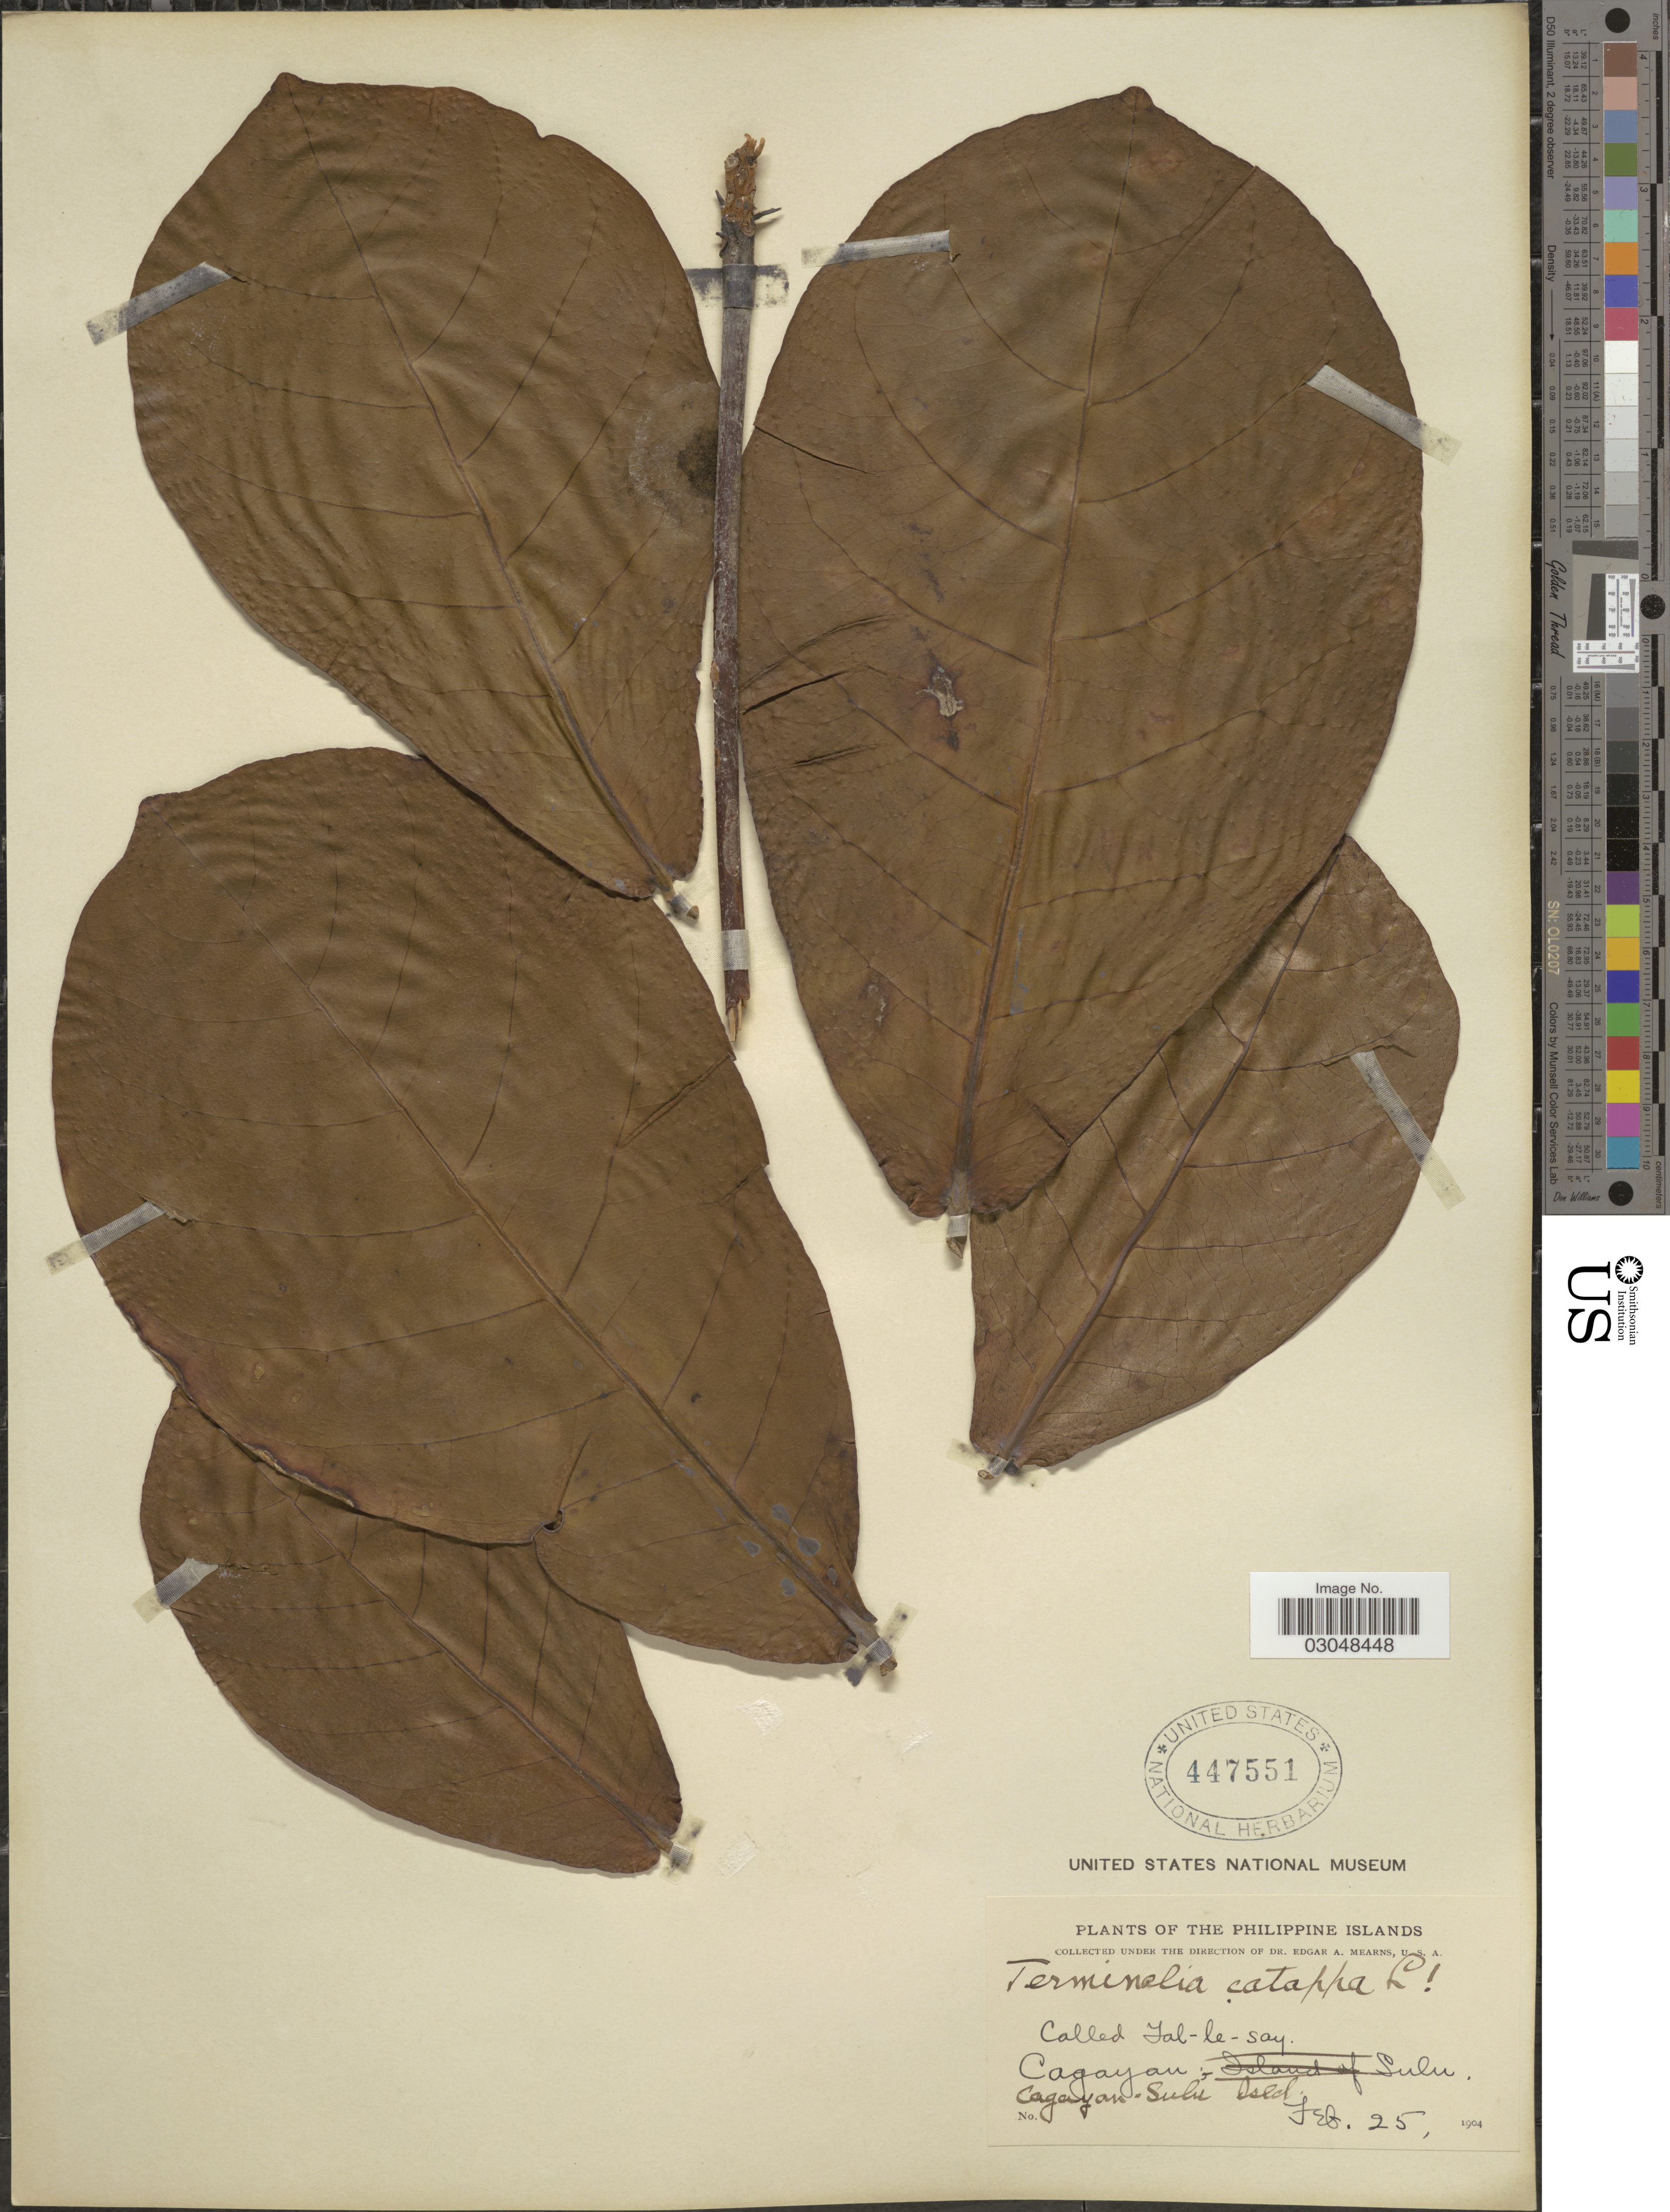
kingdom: Plantae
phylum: Tracheophyta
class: Magnoliopsida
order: Myrtales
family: Combretaceae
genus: Terminalia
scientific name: Terminalia catappa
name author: L.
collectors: E. A. Mearns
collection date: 1904-02-25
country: Philippines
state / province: Muslim Mindanao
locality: The Philippine Islands, Cagayan-Sulu. Cagayan-Sulu Isld.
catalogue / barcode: US 447551